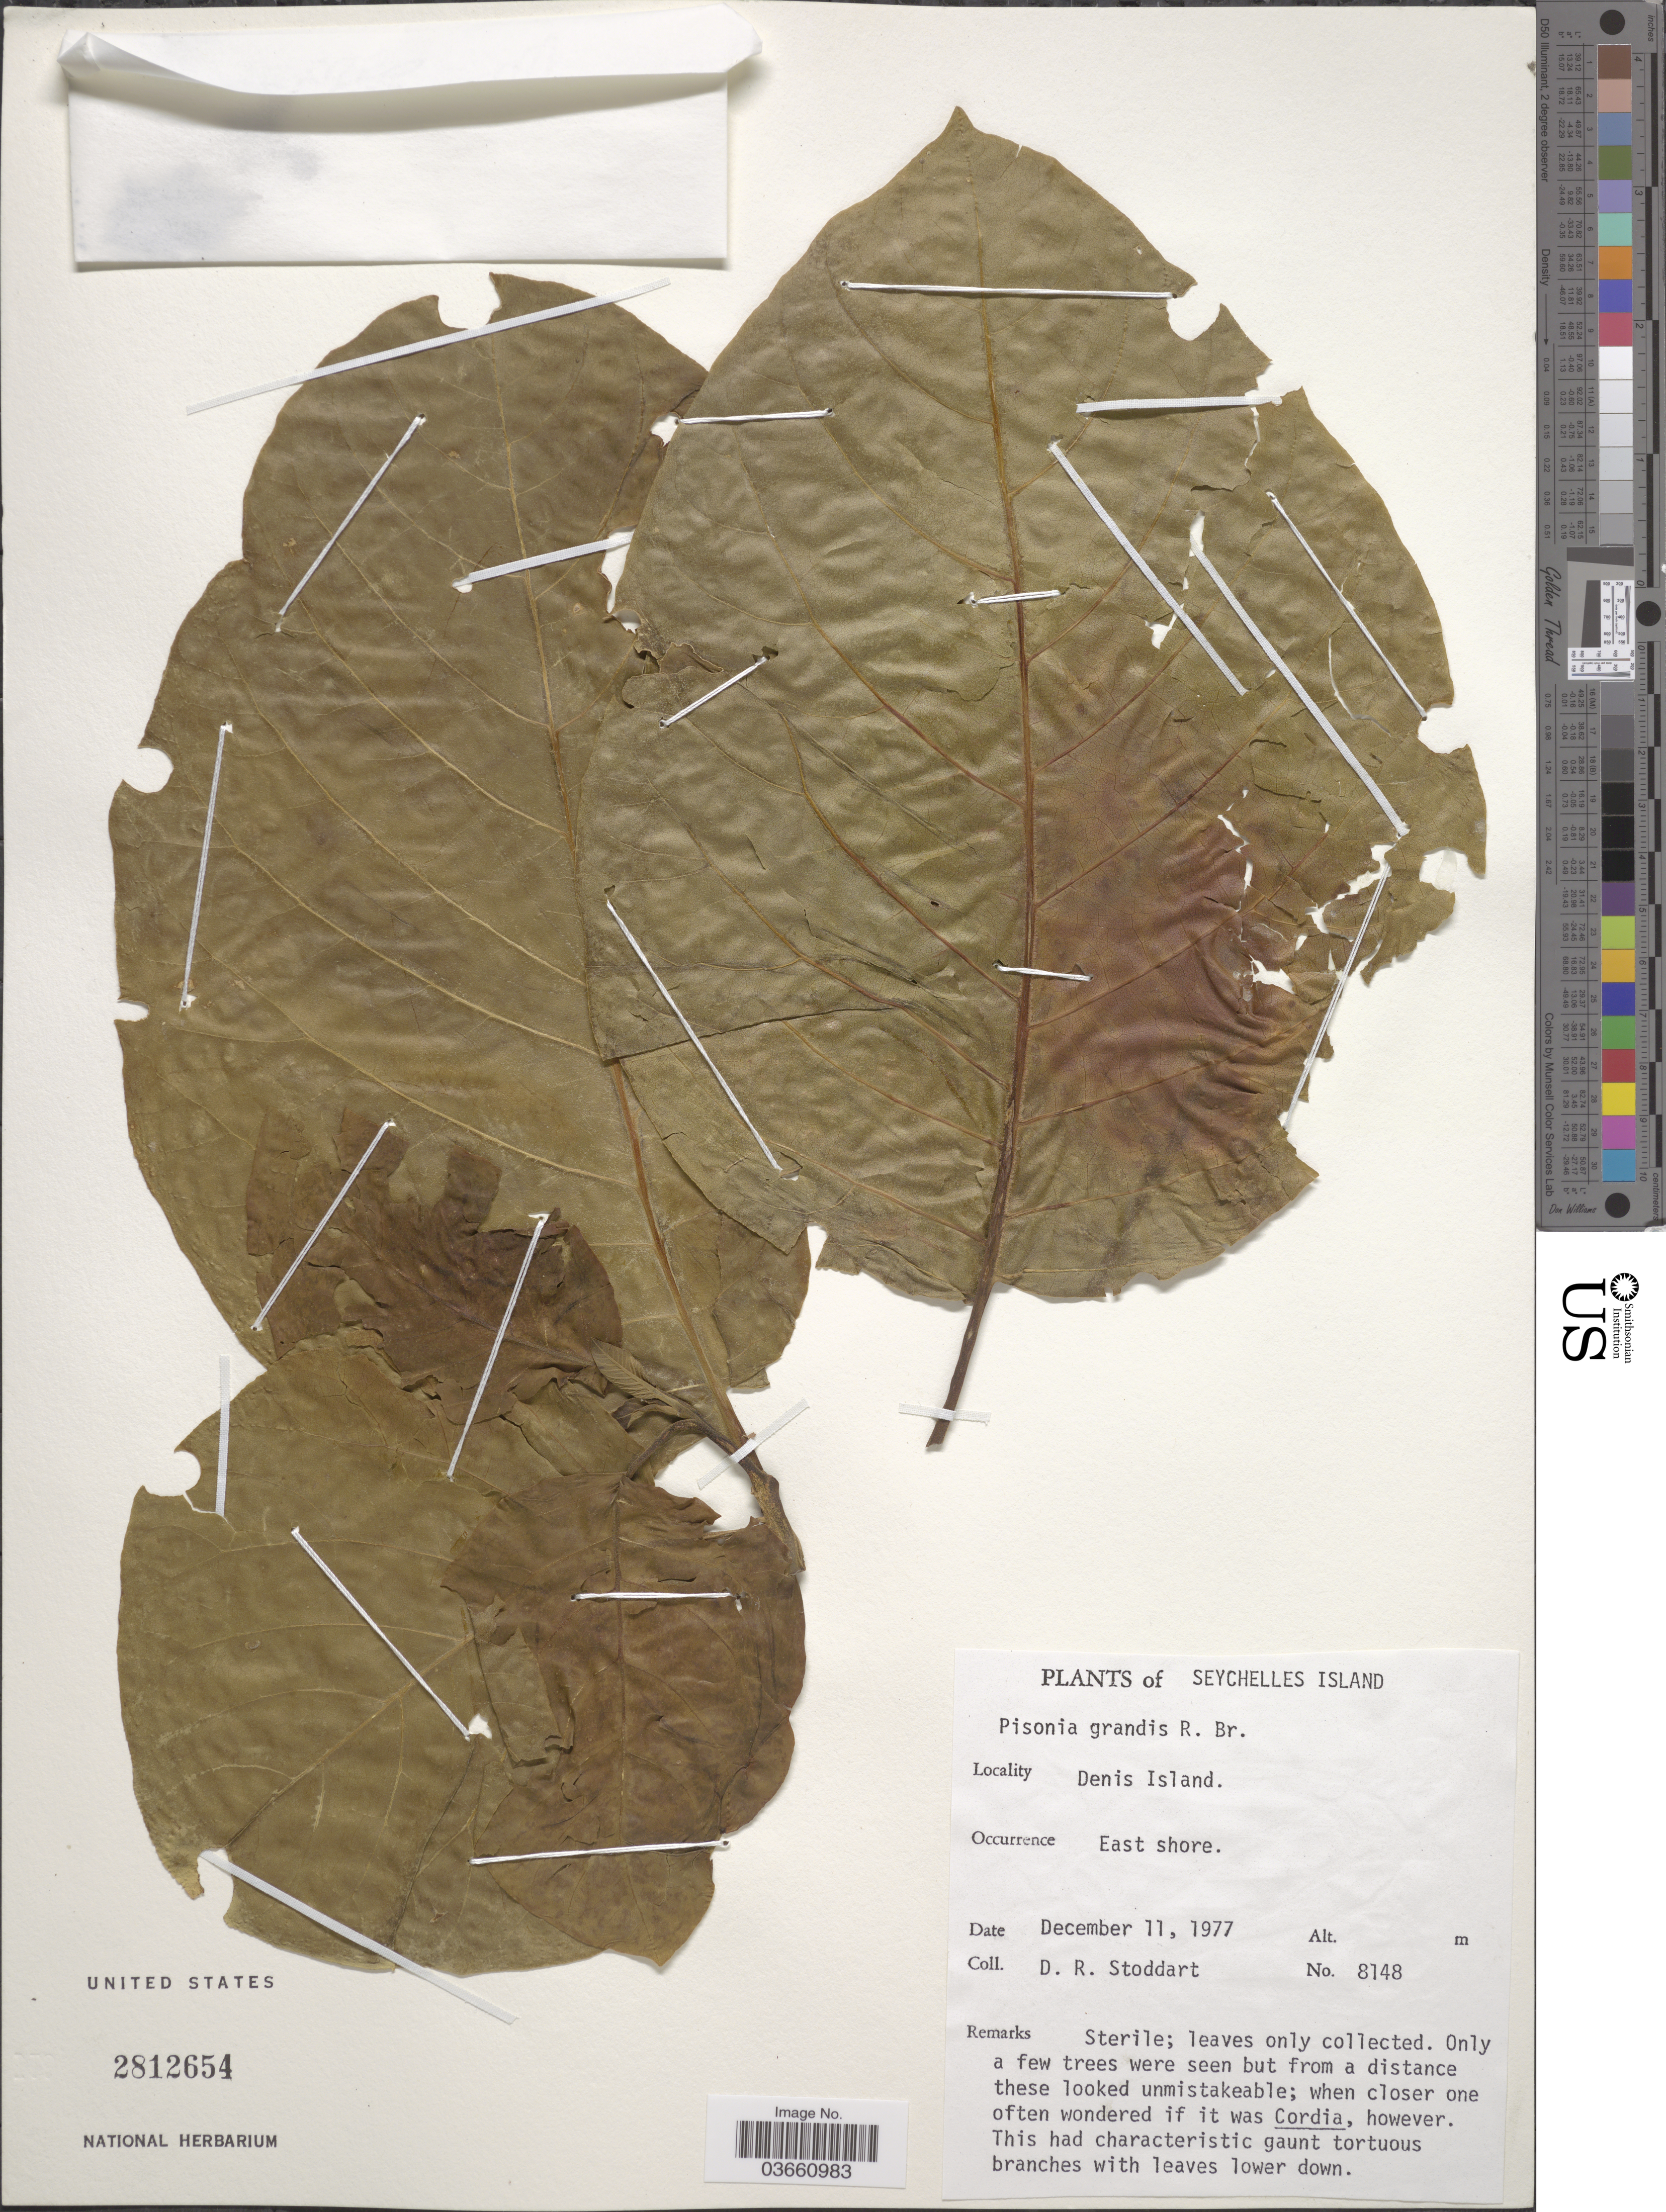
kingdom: Plantae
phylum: Tracheophyta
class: Magnoliopsida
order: Caryophyllales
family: Nyctaginaceae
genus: Pisonia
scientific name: Pisonia grandis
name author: R. Br.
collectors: D. R. Stoddart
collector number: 8148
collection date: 1977-12-11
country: Seychelles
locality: Denis Island.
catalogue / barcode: US 2812654